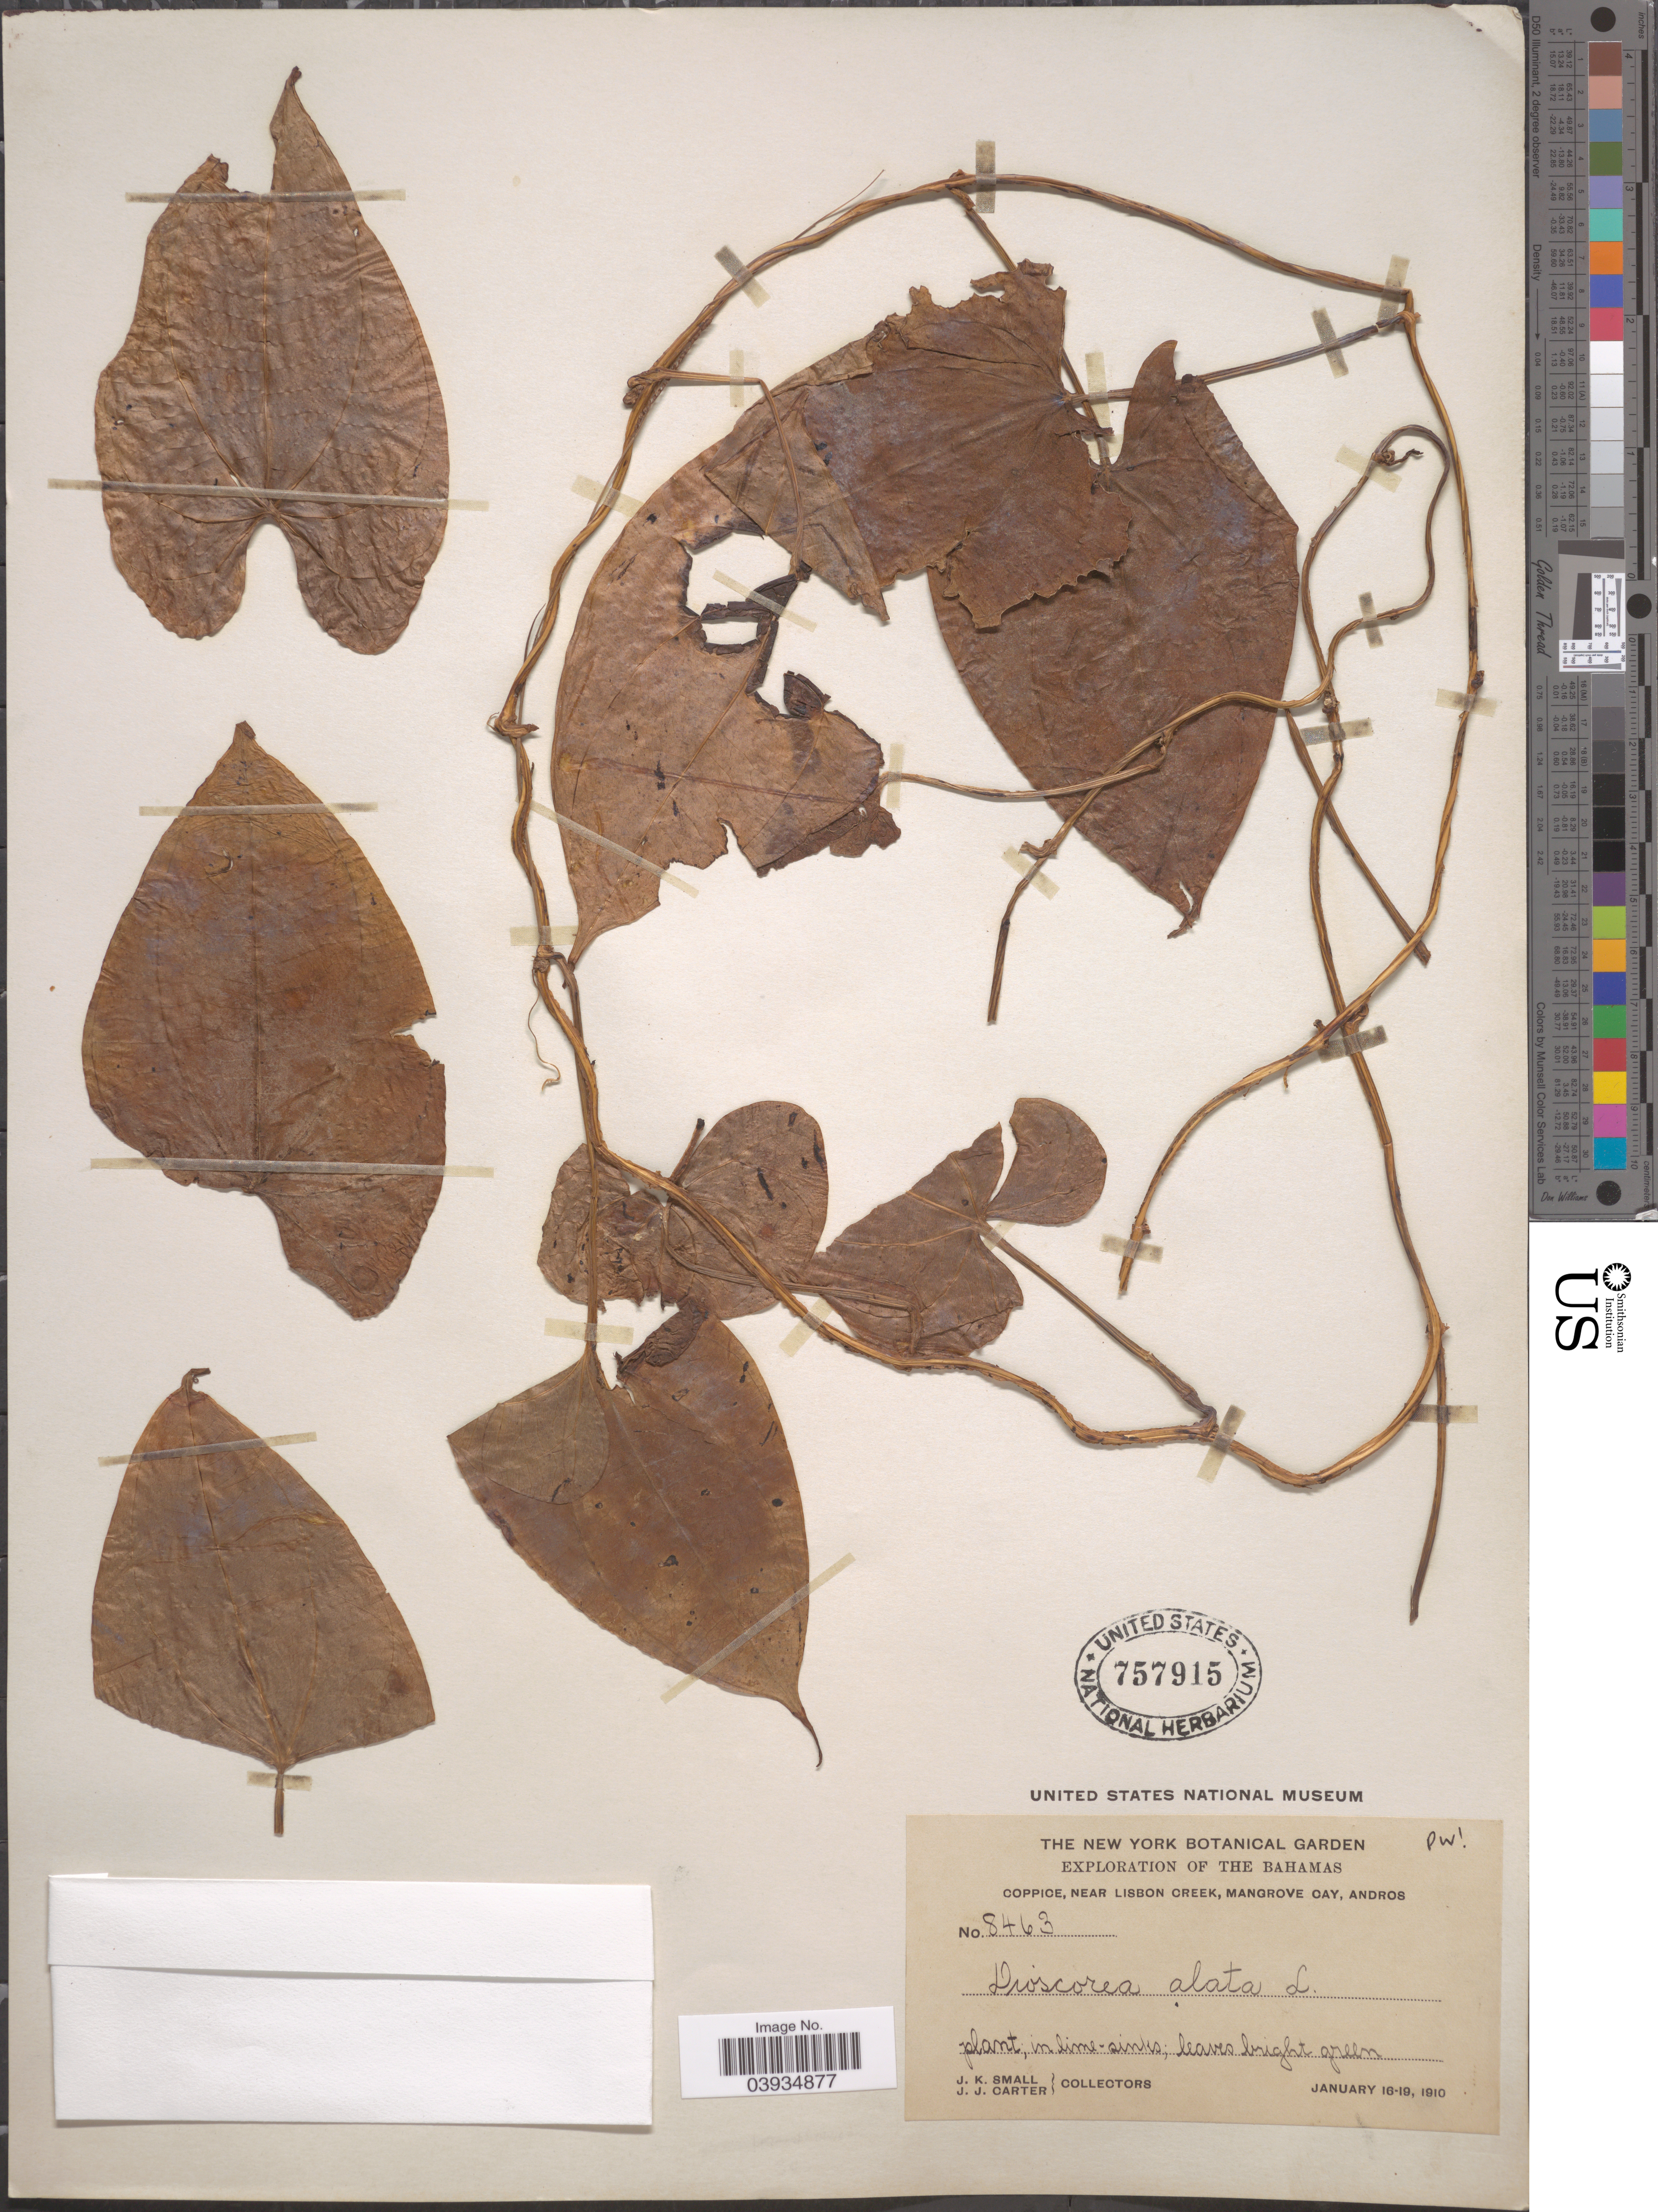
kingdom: Plantae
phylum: Tracheophyta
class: Liliopsida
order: Dioscoreales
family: Dioscoreaceae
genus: Dioscorea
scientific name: Dioscorea alata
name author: L.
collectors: J. K. Small & J. Carter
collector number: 8463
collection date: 1910-01-16/1910-01-19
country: Bahamas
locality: Coppice, near Lisbon Creek, Mangrove Cay.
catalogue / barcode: US 757915